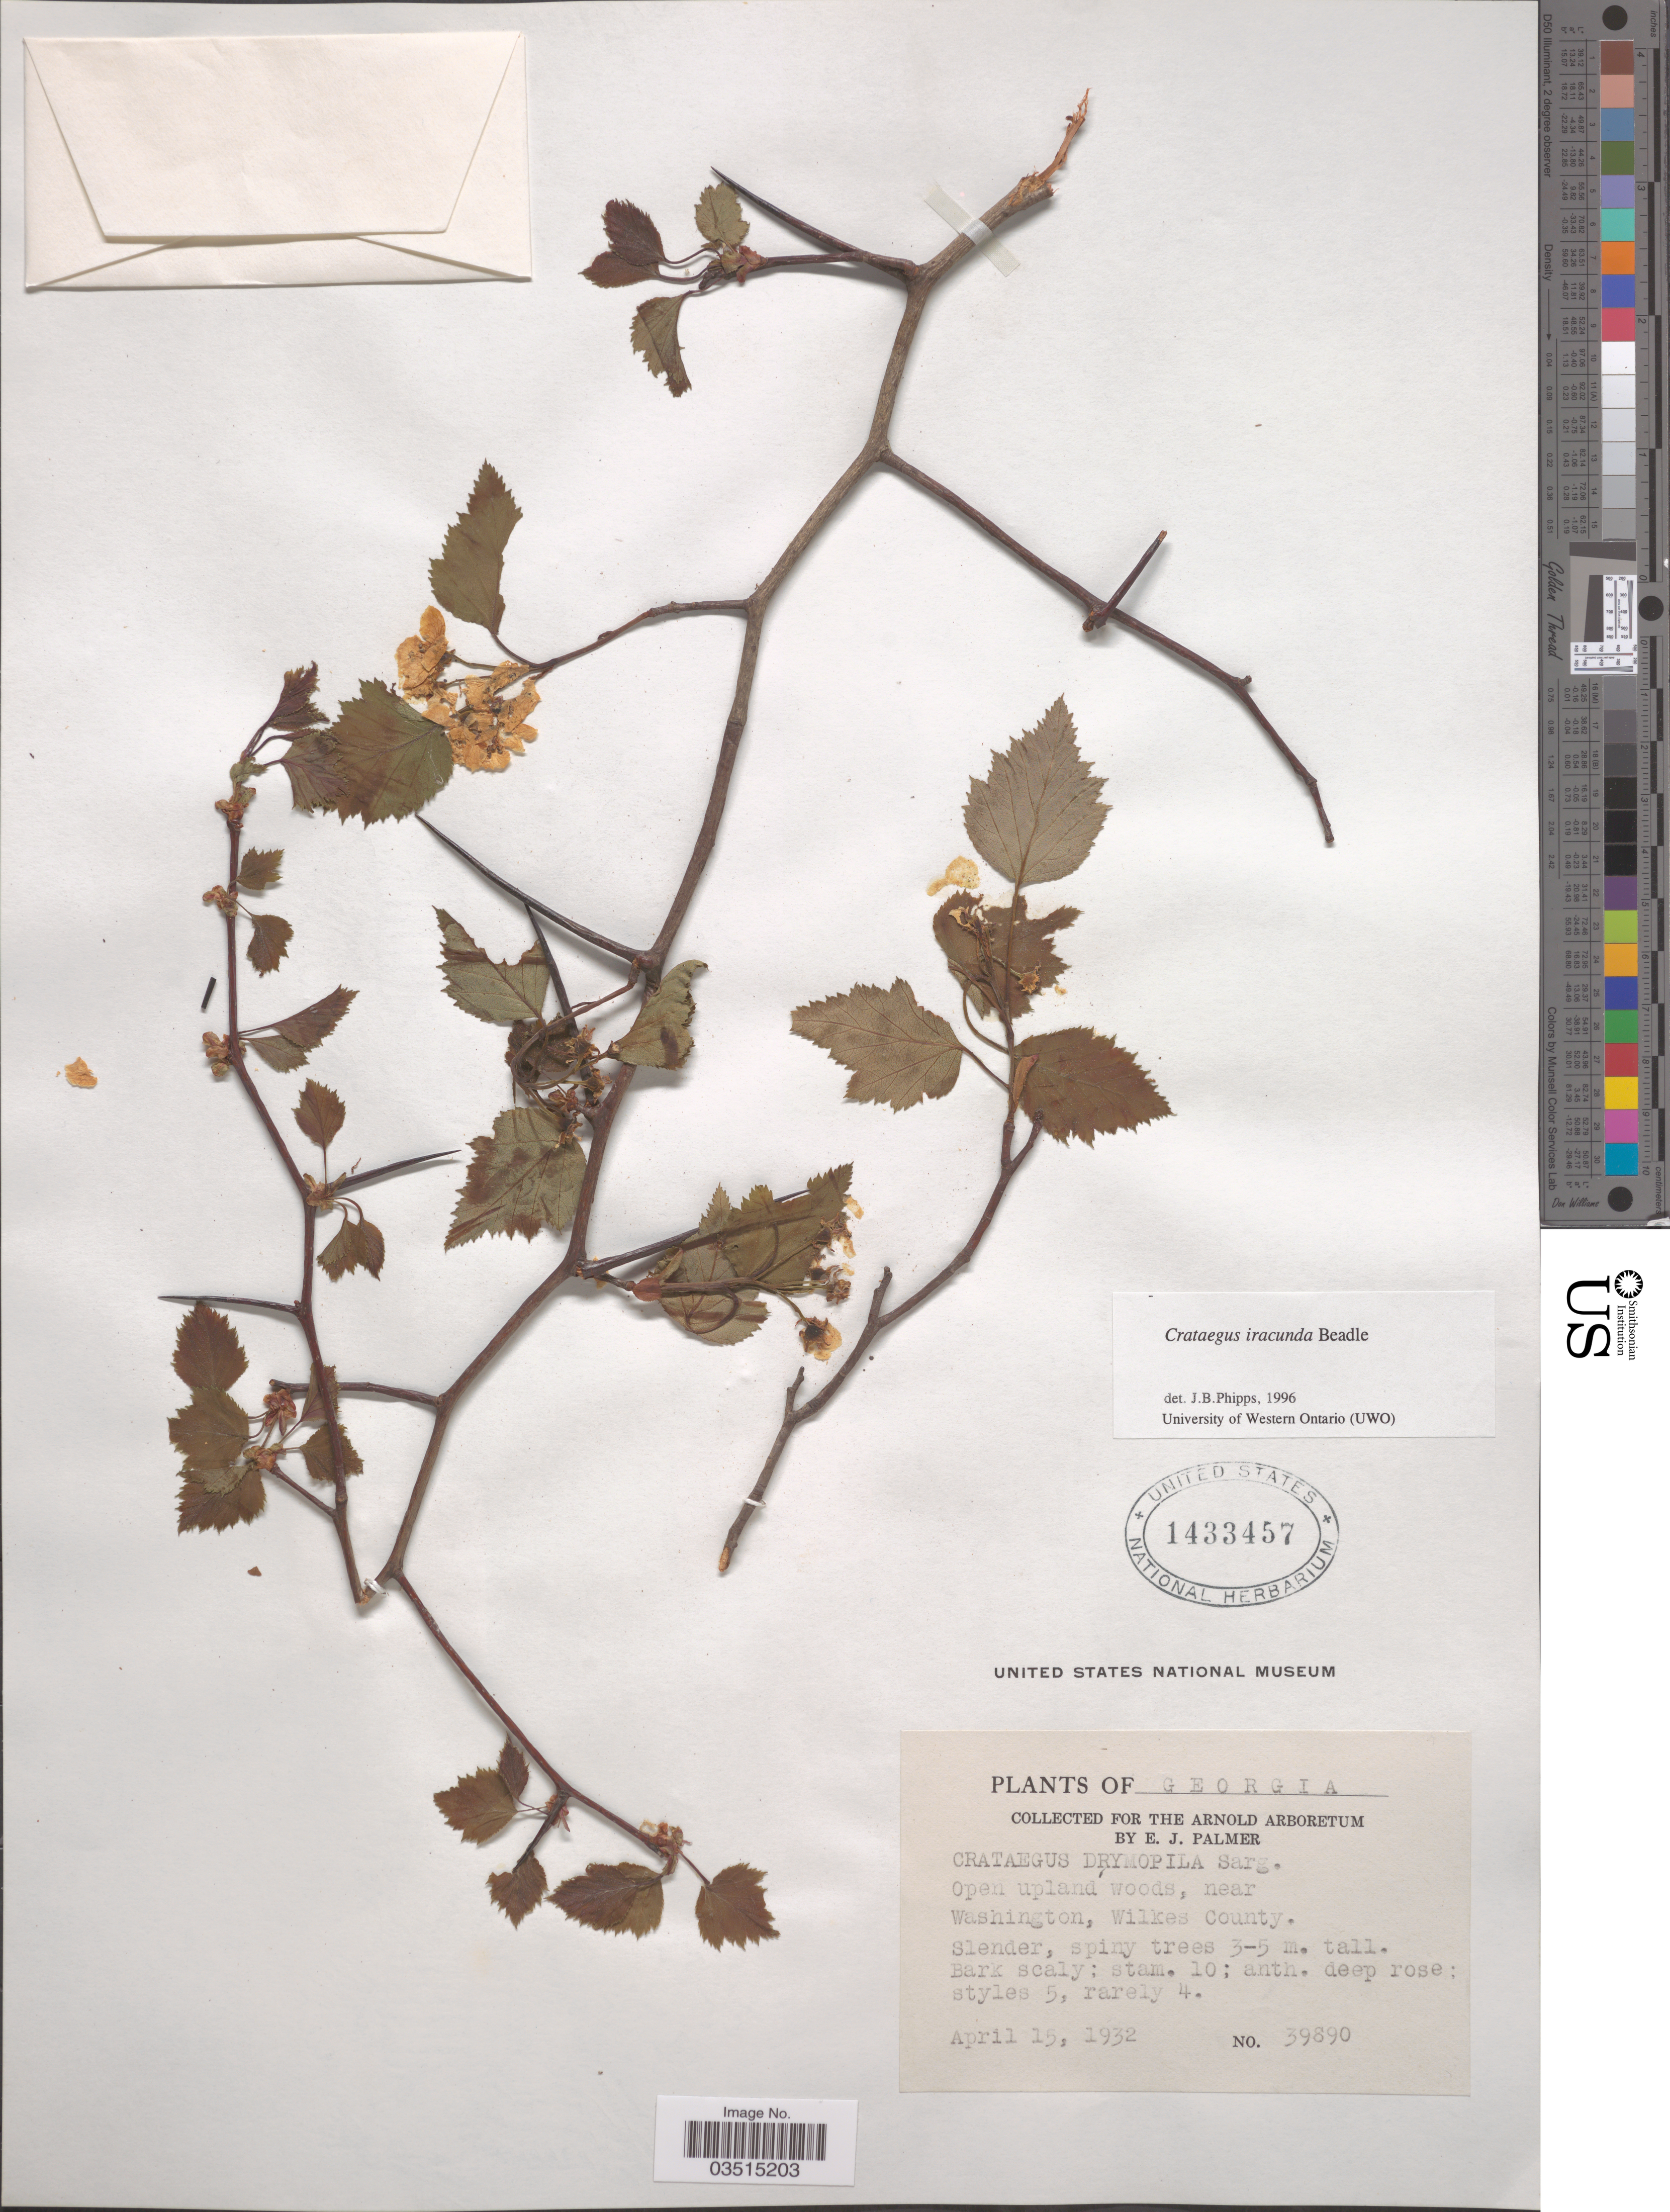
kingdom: Plantae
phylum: Tracheophyta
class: Magnoliopsida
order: Rosales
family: Rosaceae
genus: Crataegus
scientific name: Crataegus iracunda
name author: Beadle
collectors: E. J. Palmer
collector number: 39890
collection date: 1932-04-15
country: United States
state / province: Georgia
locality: Near Washington, Wilkes County.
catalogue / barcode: US 1433457